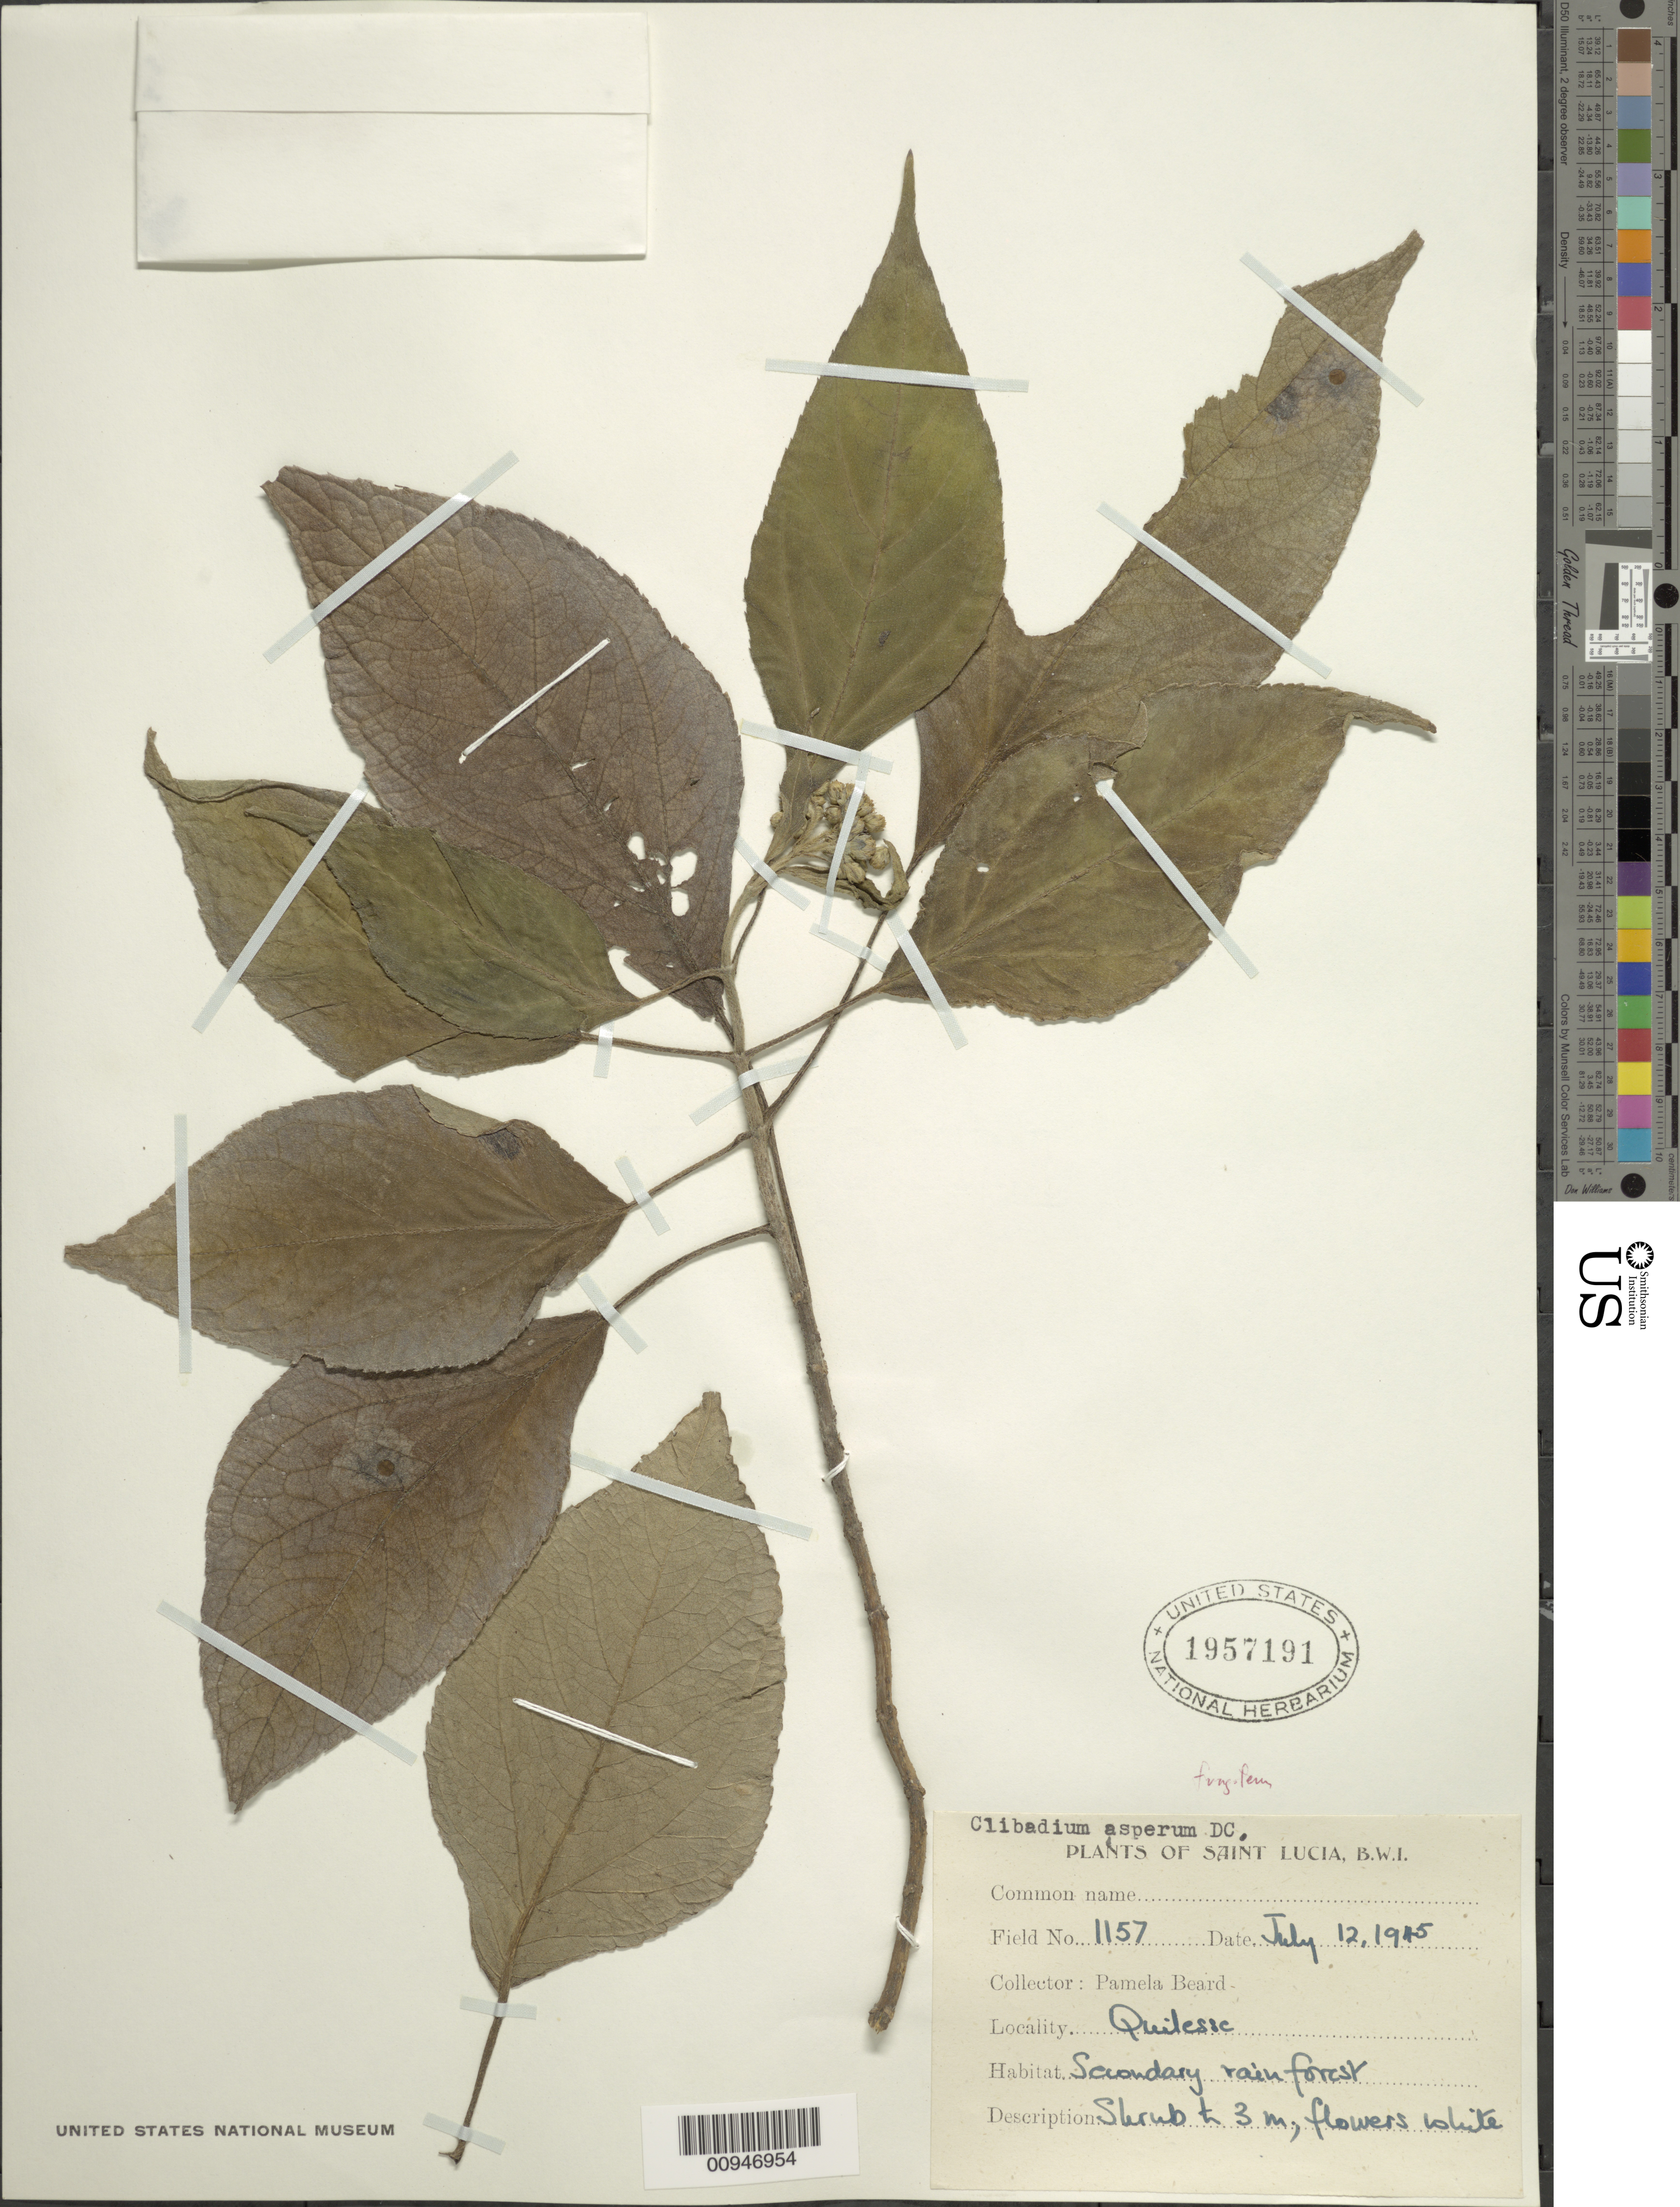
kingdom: Plantae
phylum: Tracheophyta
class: Magnoliopsida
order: Asterales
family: Asteraceae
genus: Clibadium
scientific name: Clibadium fragiferum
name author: Griseb.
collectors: P. Beard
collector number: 1157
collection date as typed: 12 Jul 1945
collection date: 1945-07-12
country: St. Lucia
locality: Quilesie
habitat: Secondary rainforest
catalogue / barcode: US 1957191